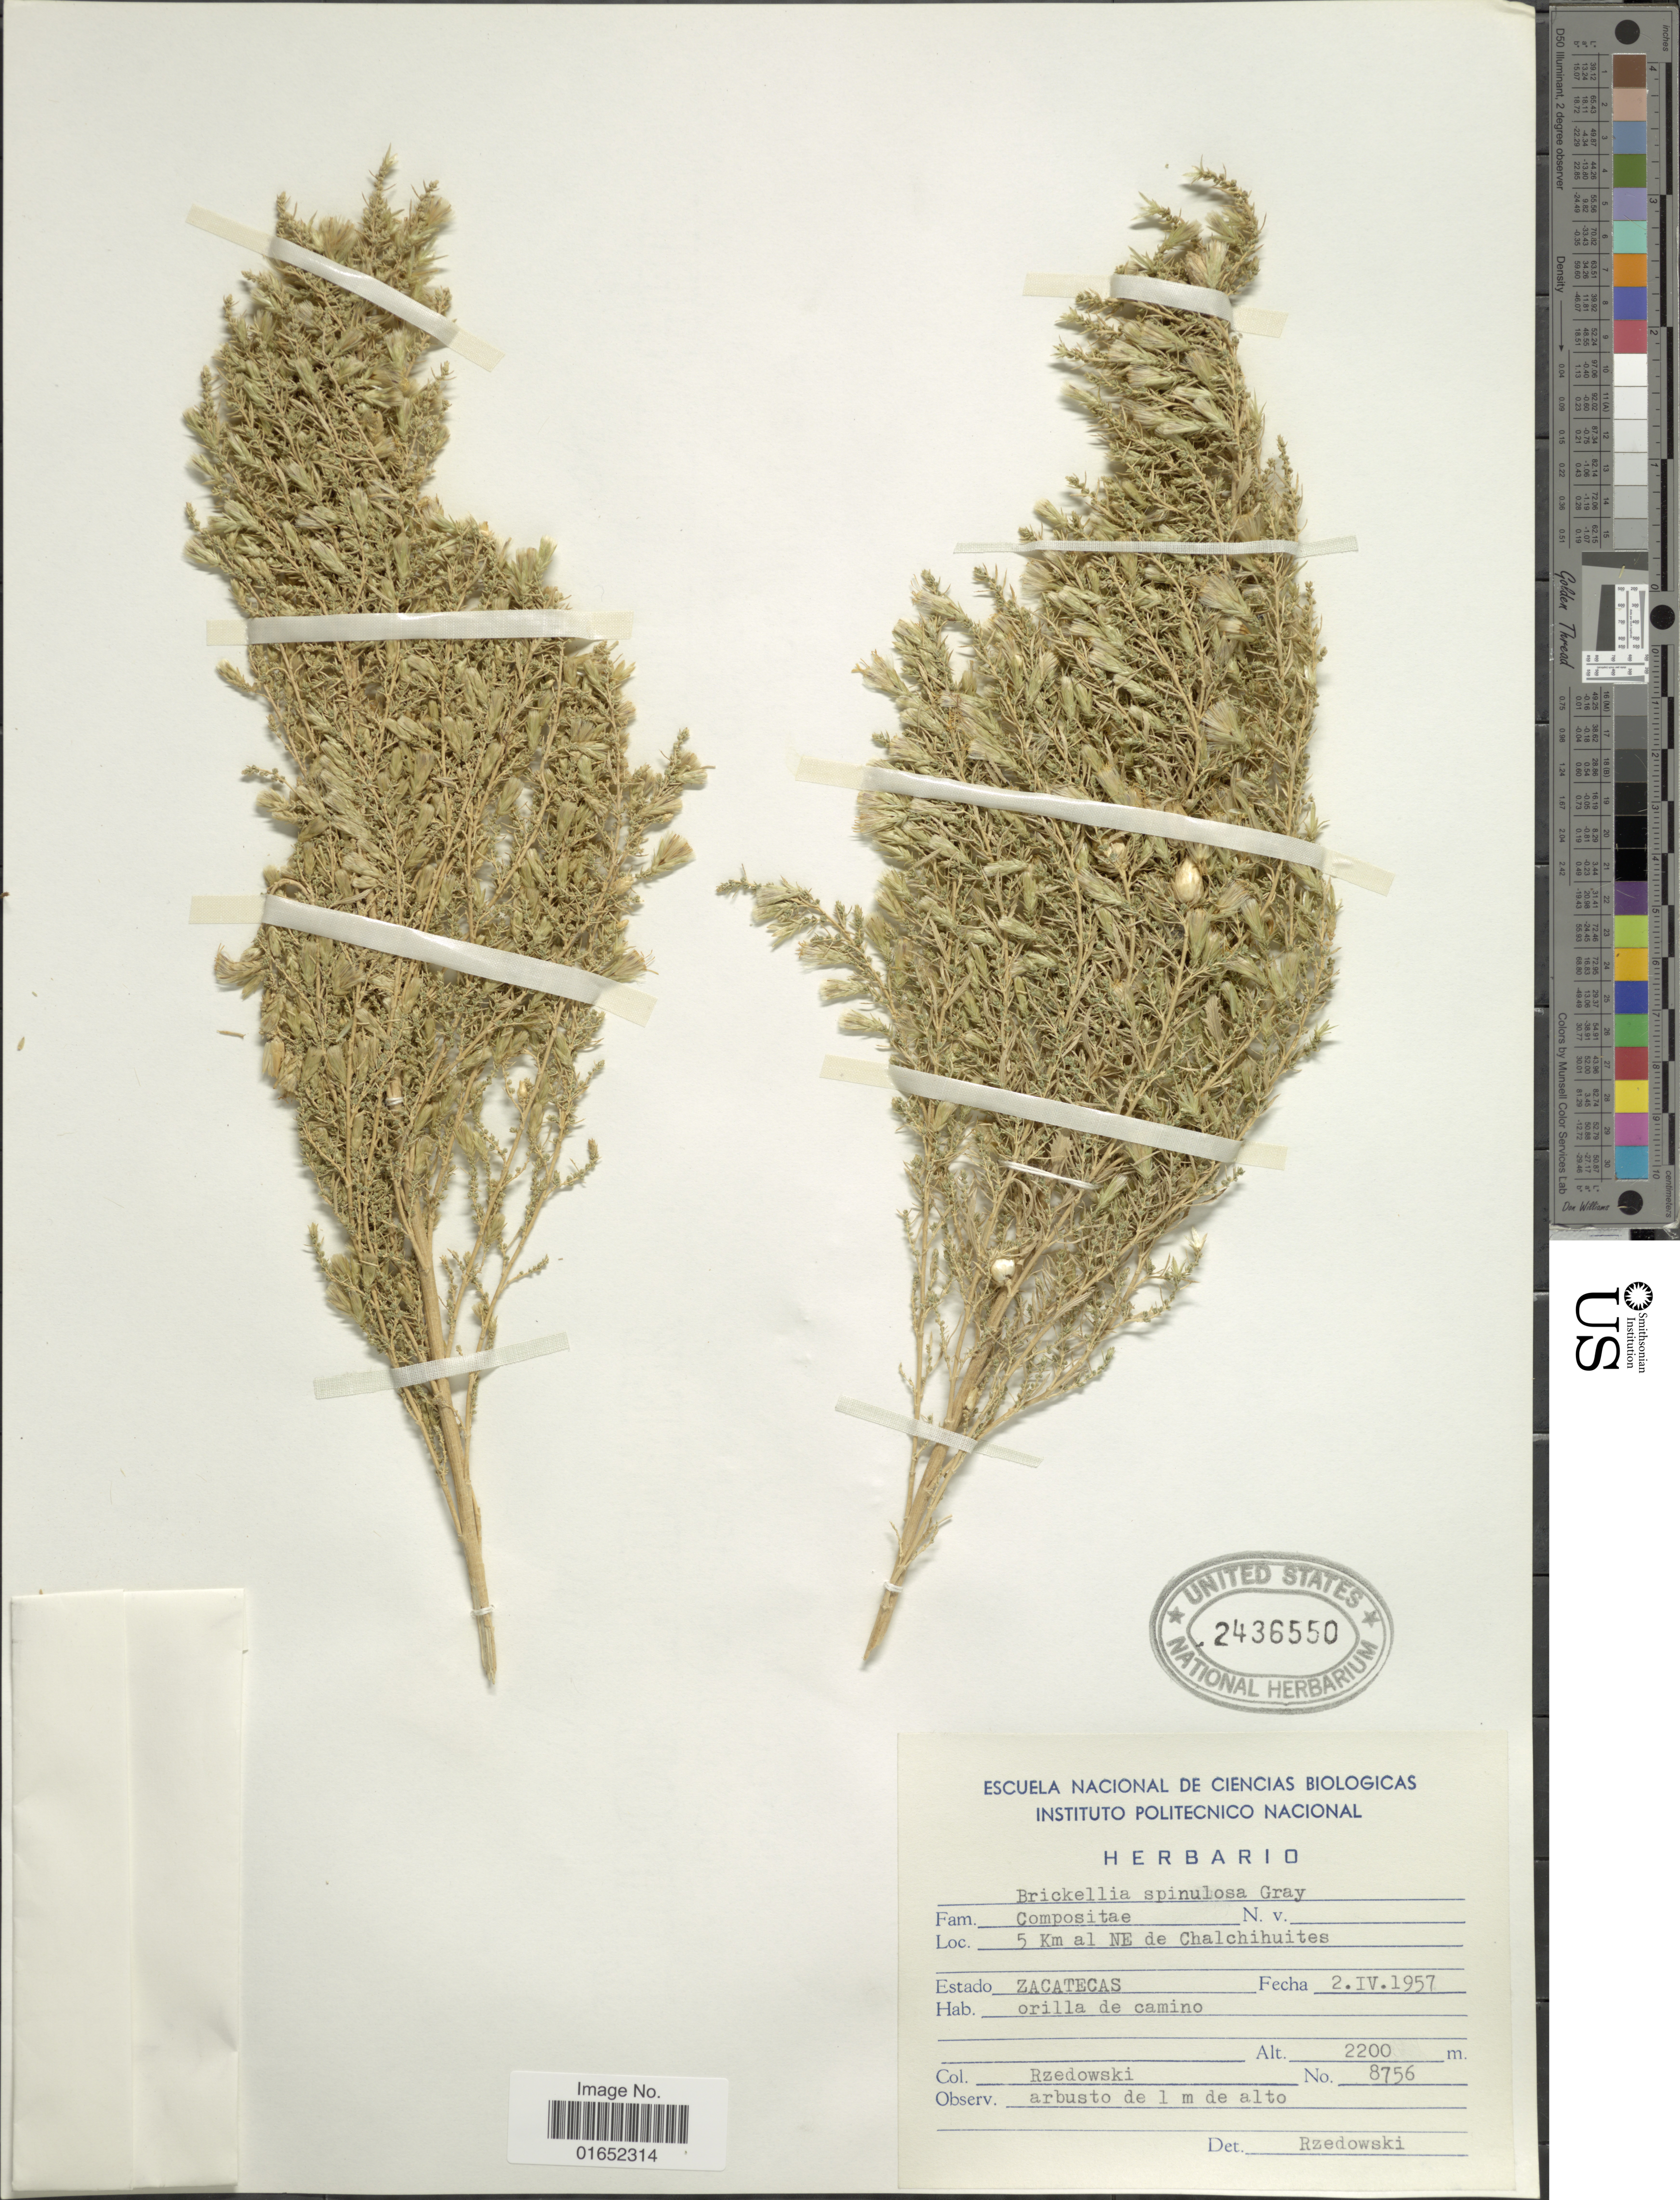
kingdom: Plantae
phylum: Tracheophyta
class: Magnoliopsida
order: Asterales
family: Asteraceae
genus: Brickellia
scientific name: Brickellia spinulosa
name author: (A. Gray) A. Gray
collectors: Rzedowski, --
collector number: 8756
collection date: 1957-04-02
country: Mexico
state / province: Zacatecas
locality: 5 Km al NE de Chalchihuites, oiila de camino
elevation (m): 2200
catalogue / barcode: US 2436550